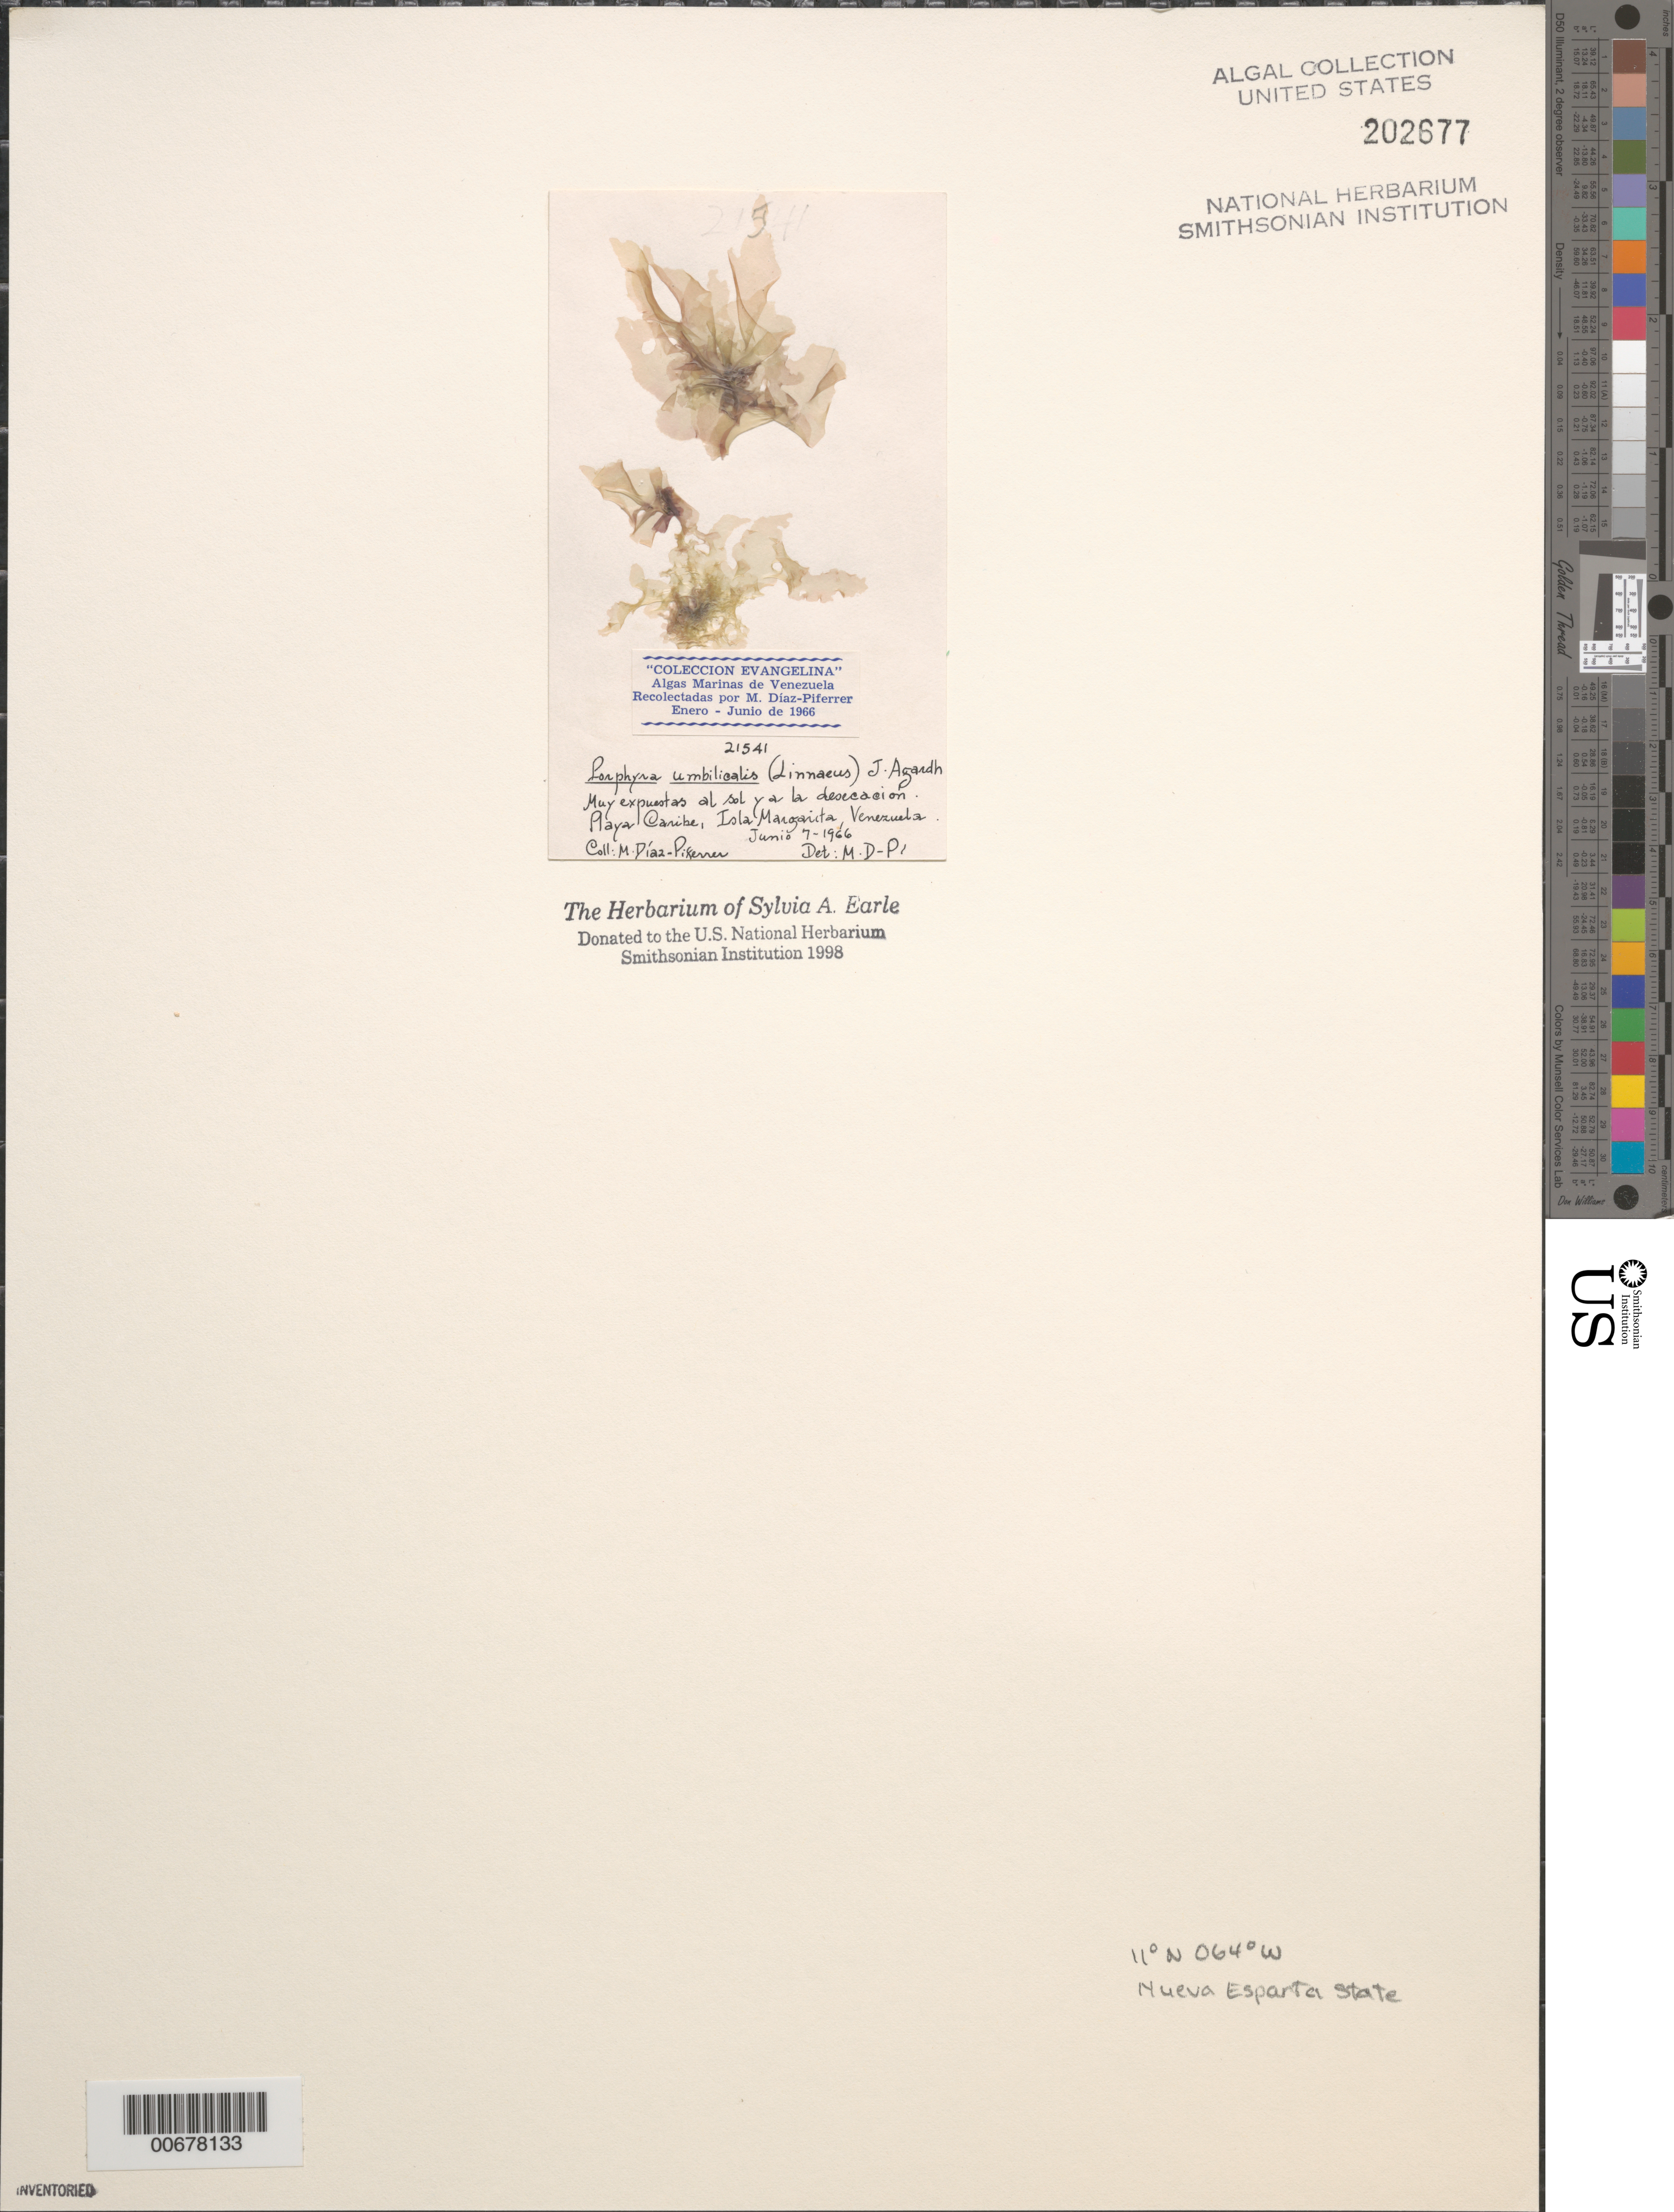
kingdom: Plantae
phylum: Rhodophyta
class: Bangiophyceae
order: Bangiales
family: Bangiaceae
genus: Porphyra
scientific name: Porphyra umbilicalis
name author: Kütz.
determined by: Diaz-Piferrer, M.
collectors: M. Diaz-Piferrer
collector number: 21541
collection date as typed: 07 Jun 1966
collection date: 1966-06-07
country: Venezuela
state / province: Nueva Esparta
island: Margarita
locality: Playa Caribe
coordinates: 11 09' N, 63 54' W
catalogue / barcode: US 202677